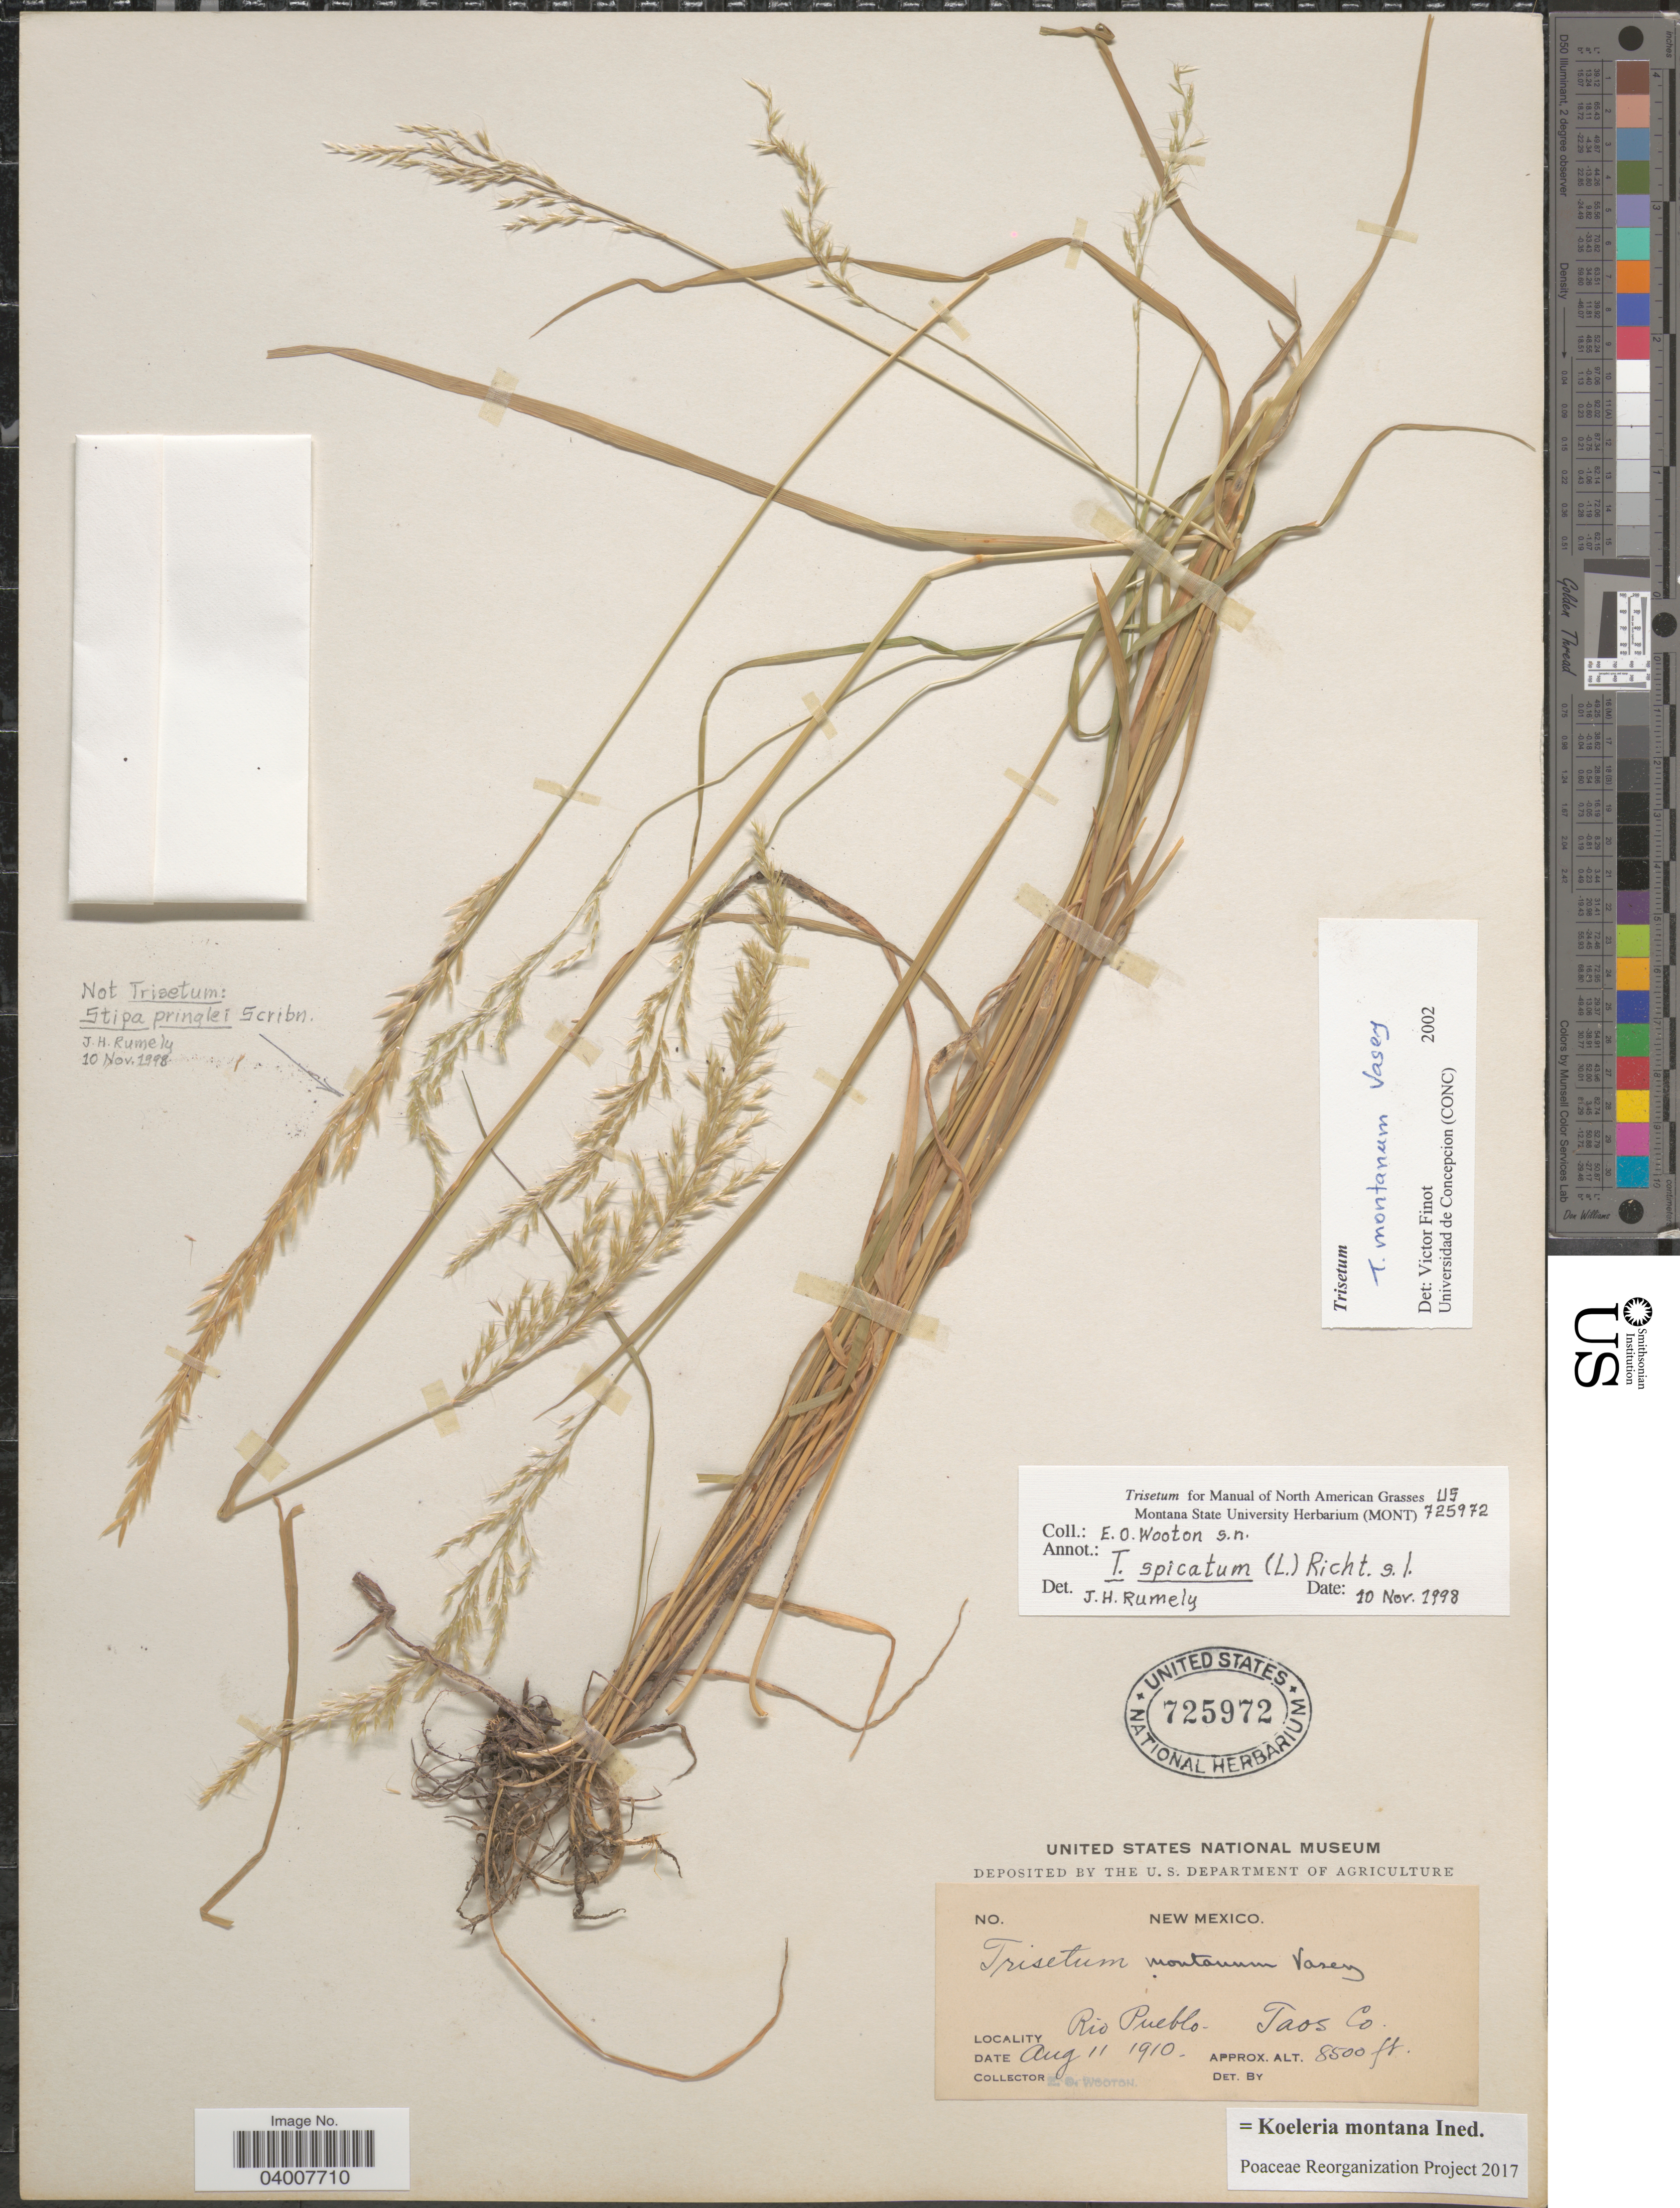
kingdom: Plantae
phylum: Tracheophyta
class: Liliopsida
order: Poales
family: Poaceae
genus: Koeleria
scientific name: Koeleria montana ined.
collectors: E. O. Wooton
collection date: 1910-08-11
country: United States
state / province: New Mexico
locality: Rio Pueblo, Taos Co.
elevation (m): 2591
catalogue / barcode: US 725972